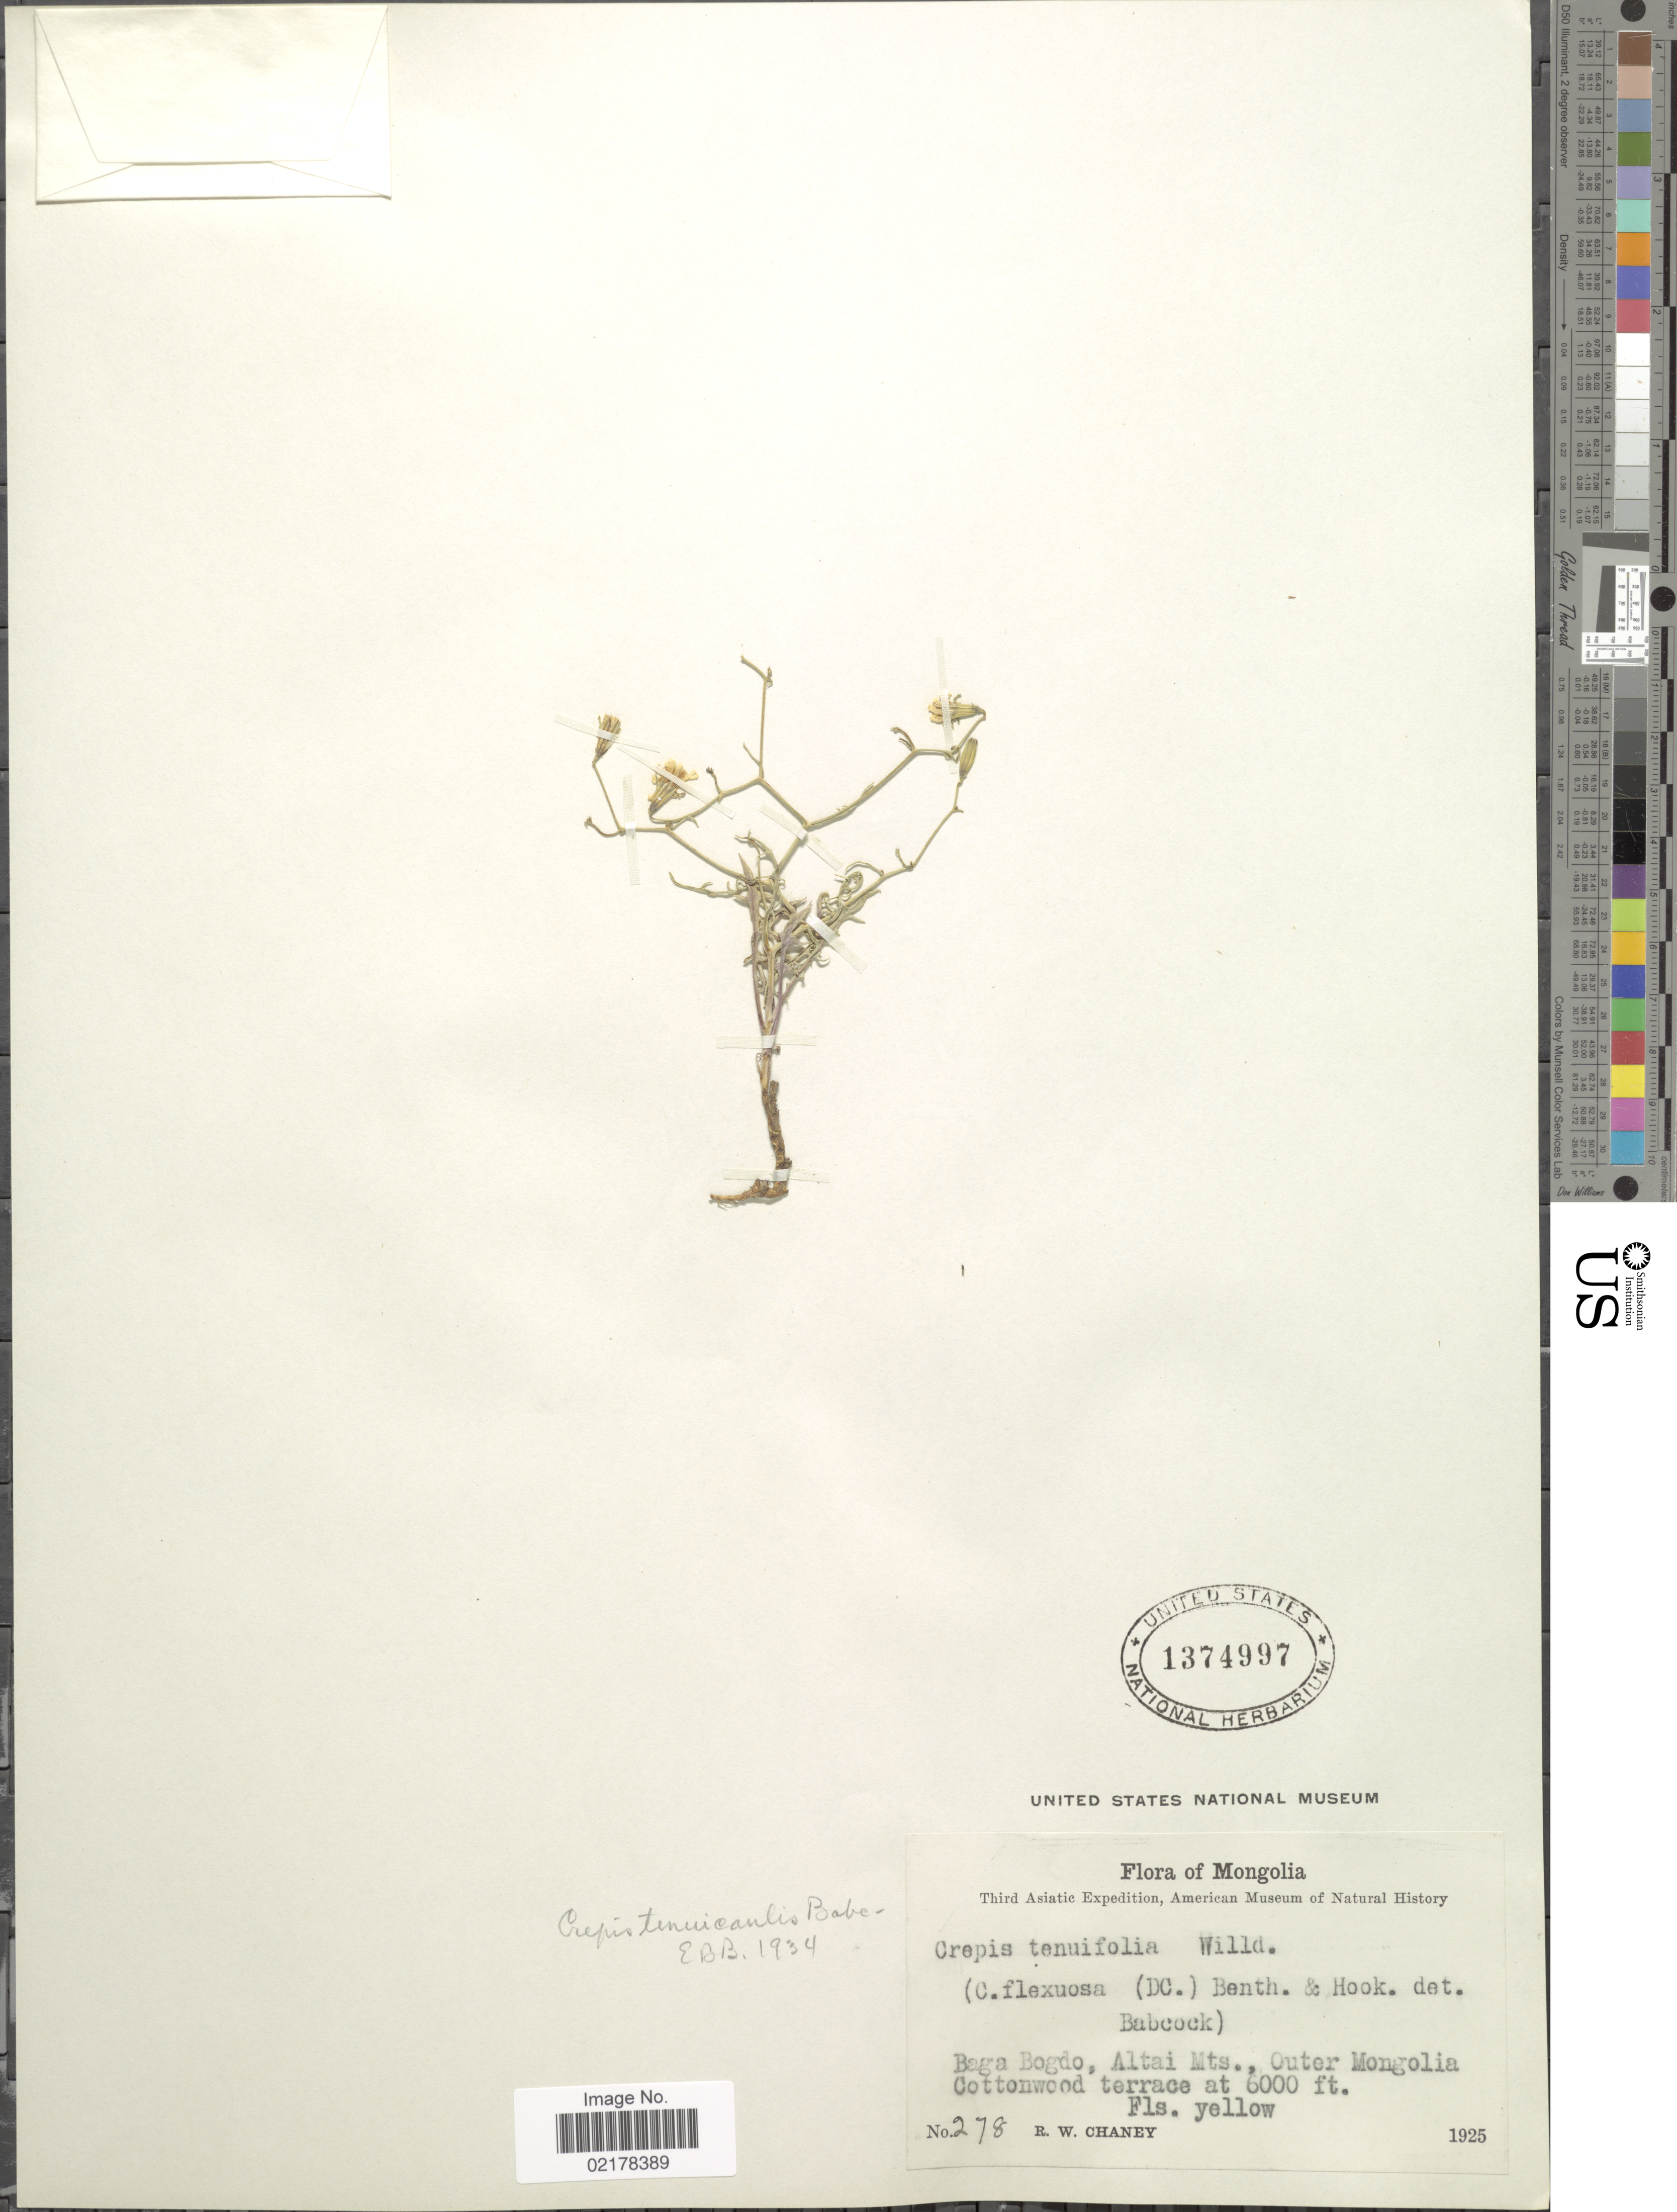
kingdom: Plantae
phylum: Tracheophyta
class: Magnoliopsida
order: Asterales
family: Asteraceae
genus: Crepis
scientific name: Crepis sp.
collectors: R. Chaney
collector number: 278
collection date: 1925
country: Mongolia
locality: Baga Bogdo, Altai Mts., Outer Mongolia Cottonwood terrace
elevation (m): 1829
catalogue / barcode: US 1374997